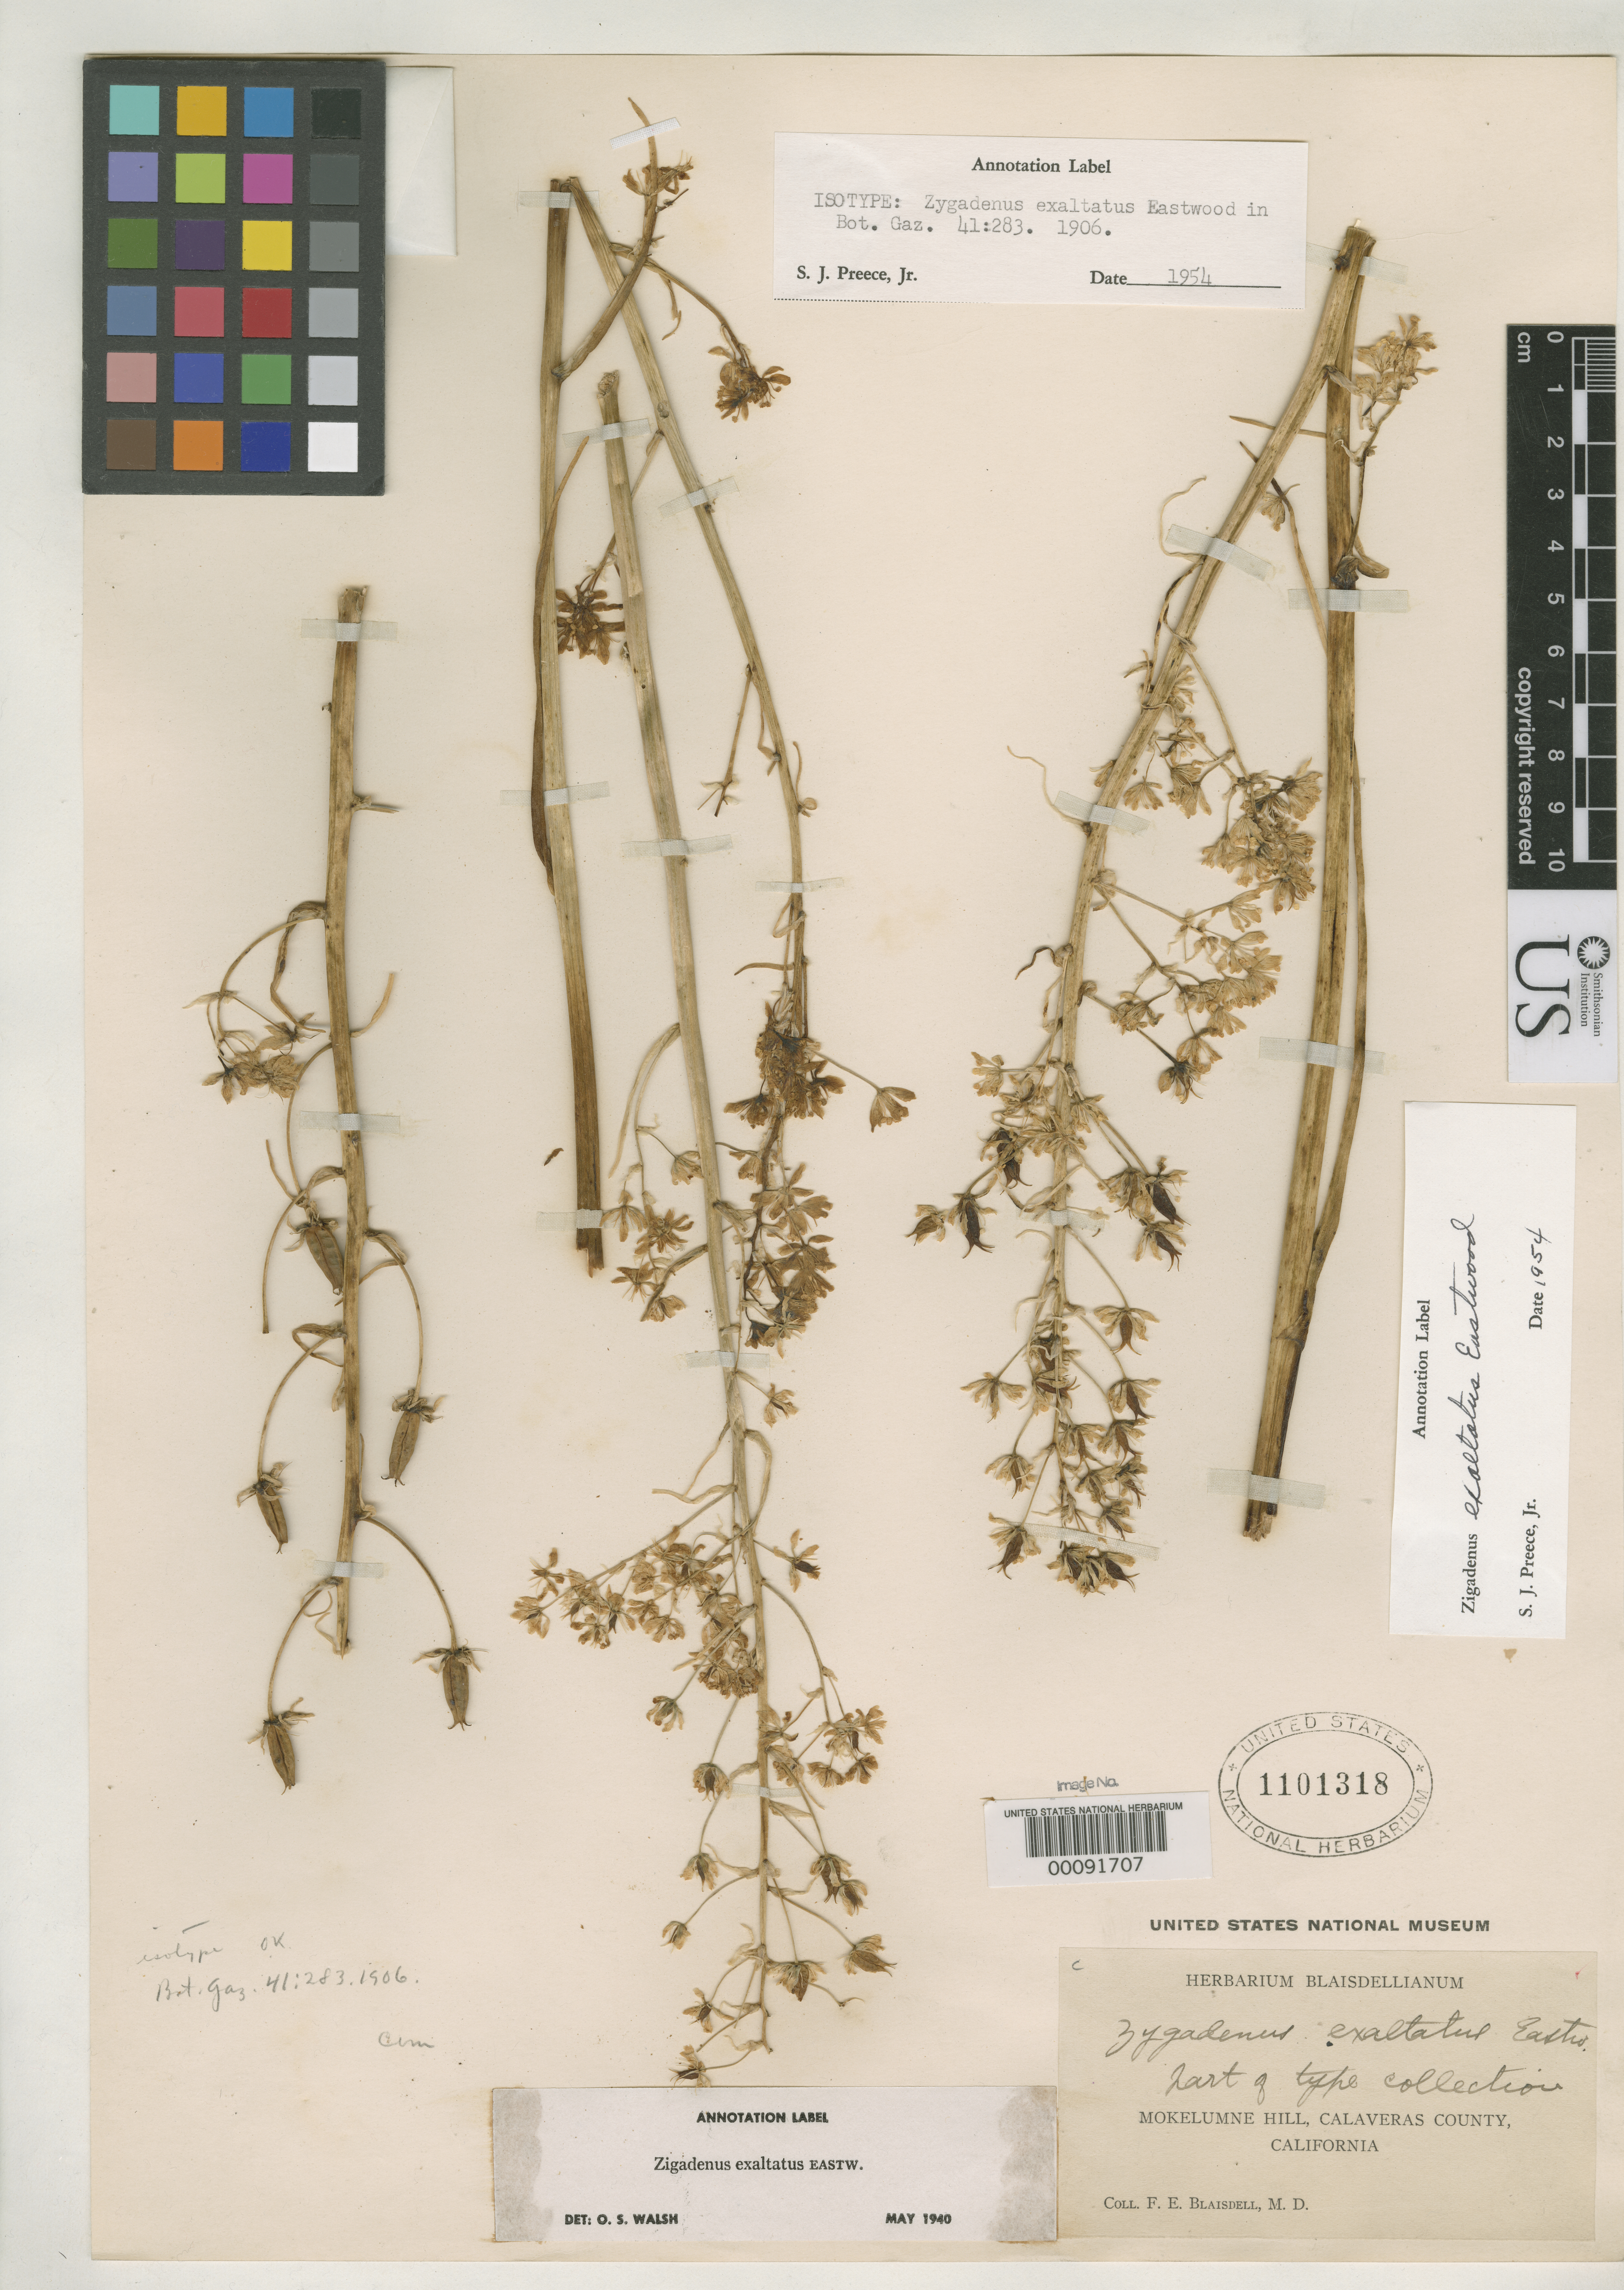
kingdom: Plantae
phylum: Tracheophyta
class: Liliopsida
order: Liliales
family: Melanthiaceae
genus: Zigadenus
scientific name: Zigadenus exaltatus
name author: Eastw.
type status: Isotype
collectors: F. Blaisdell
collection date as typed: Apr 1900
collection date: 1900-04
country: United States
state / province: California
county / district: Calaveras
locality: Mokelumne Hill, Prindle's Ranch.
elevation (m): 425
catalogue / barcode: US 1101318